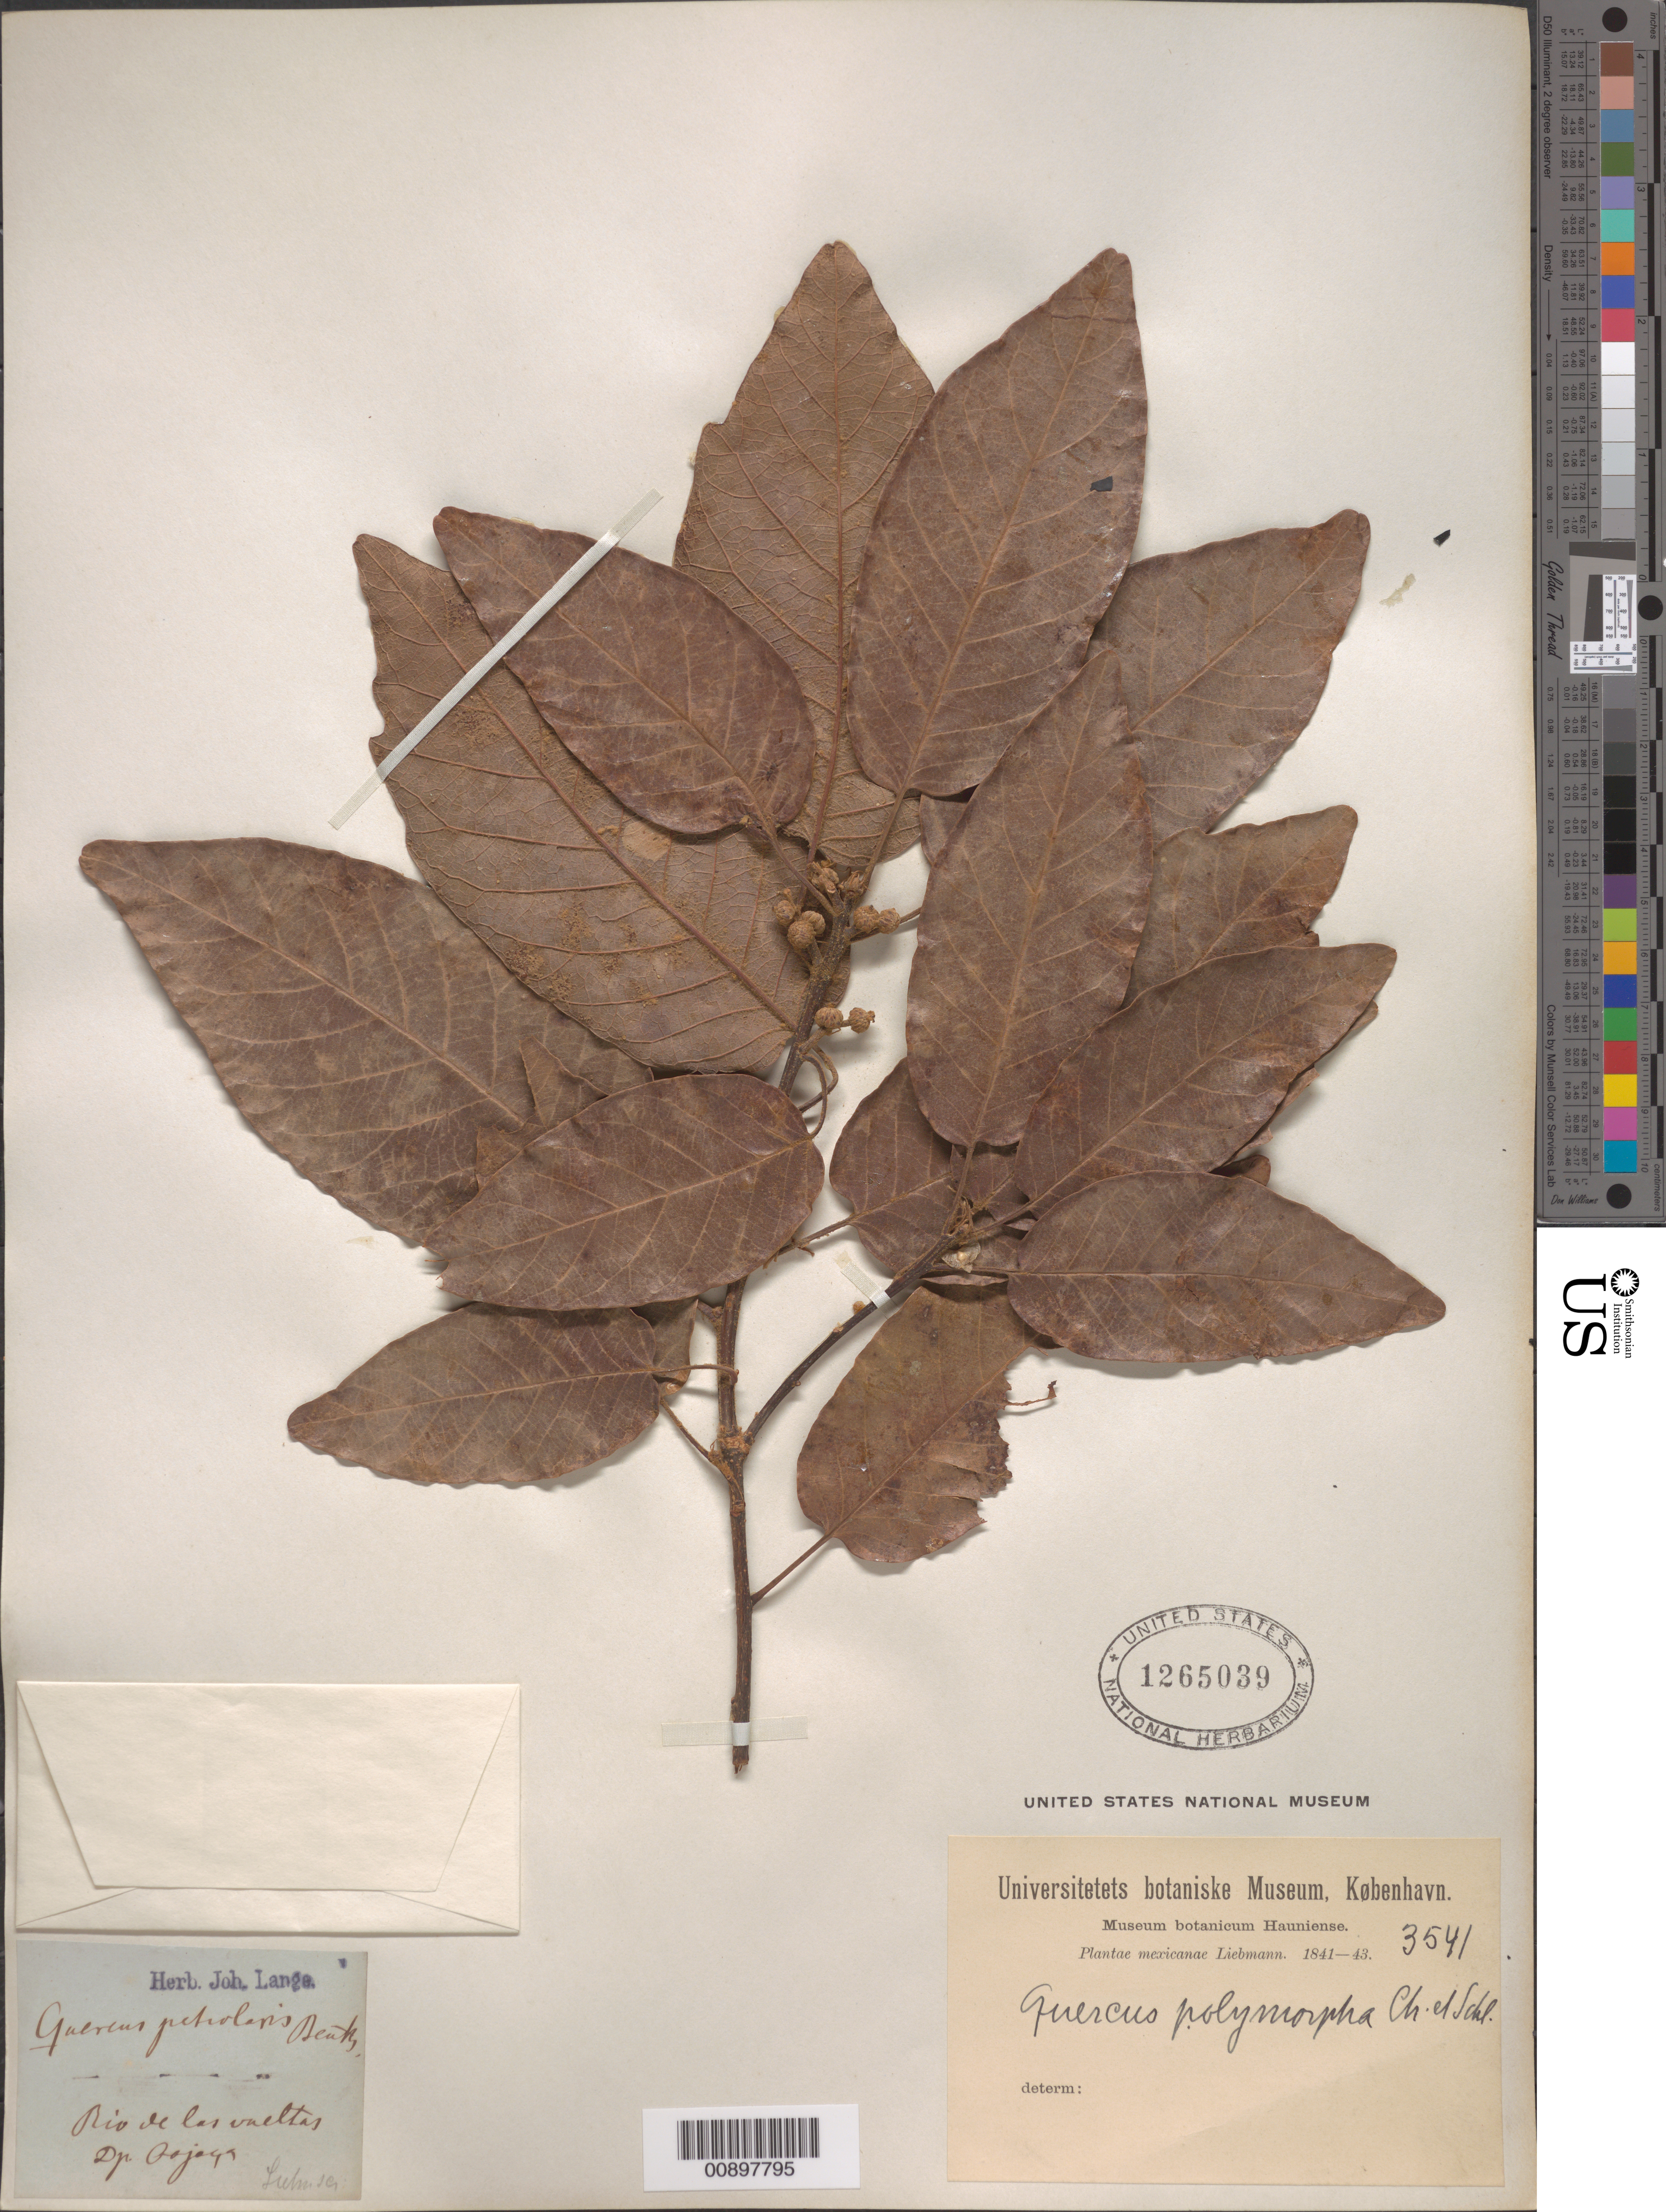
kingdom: Plantae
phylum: Tracheophyta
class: Magnoliopsida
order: Fagales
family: Fagaceae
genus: Quercus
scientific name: Quercus polymorpha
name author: Schltdl. & Cham.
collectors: F. M. Liebmann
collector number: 3541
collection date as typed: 1841 to -- --- 1843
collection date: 1841/1843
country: Mexico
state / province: Oaxaca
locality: Rio de las vueltas. Dp. Oajaca [sic].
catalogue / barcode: US 1265039